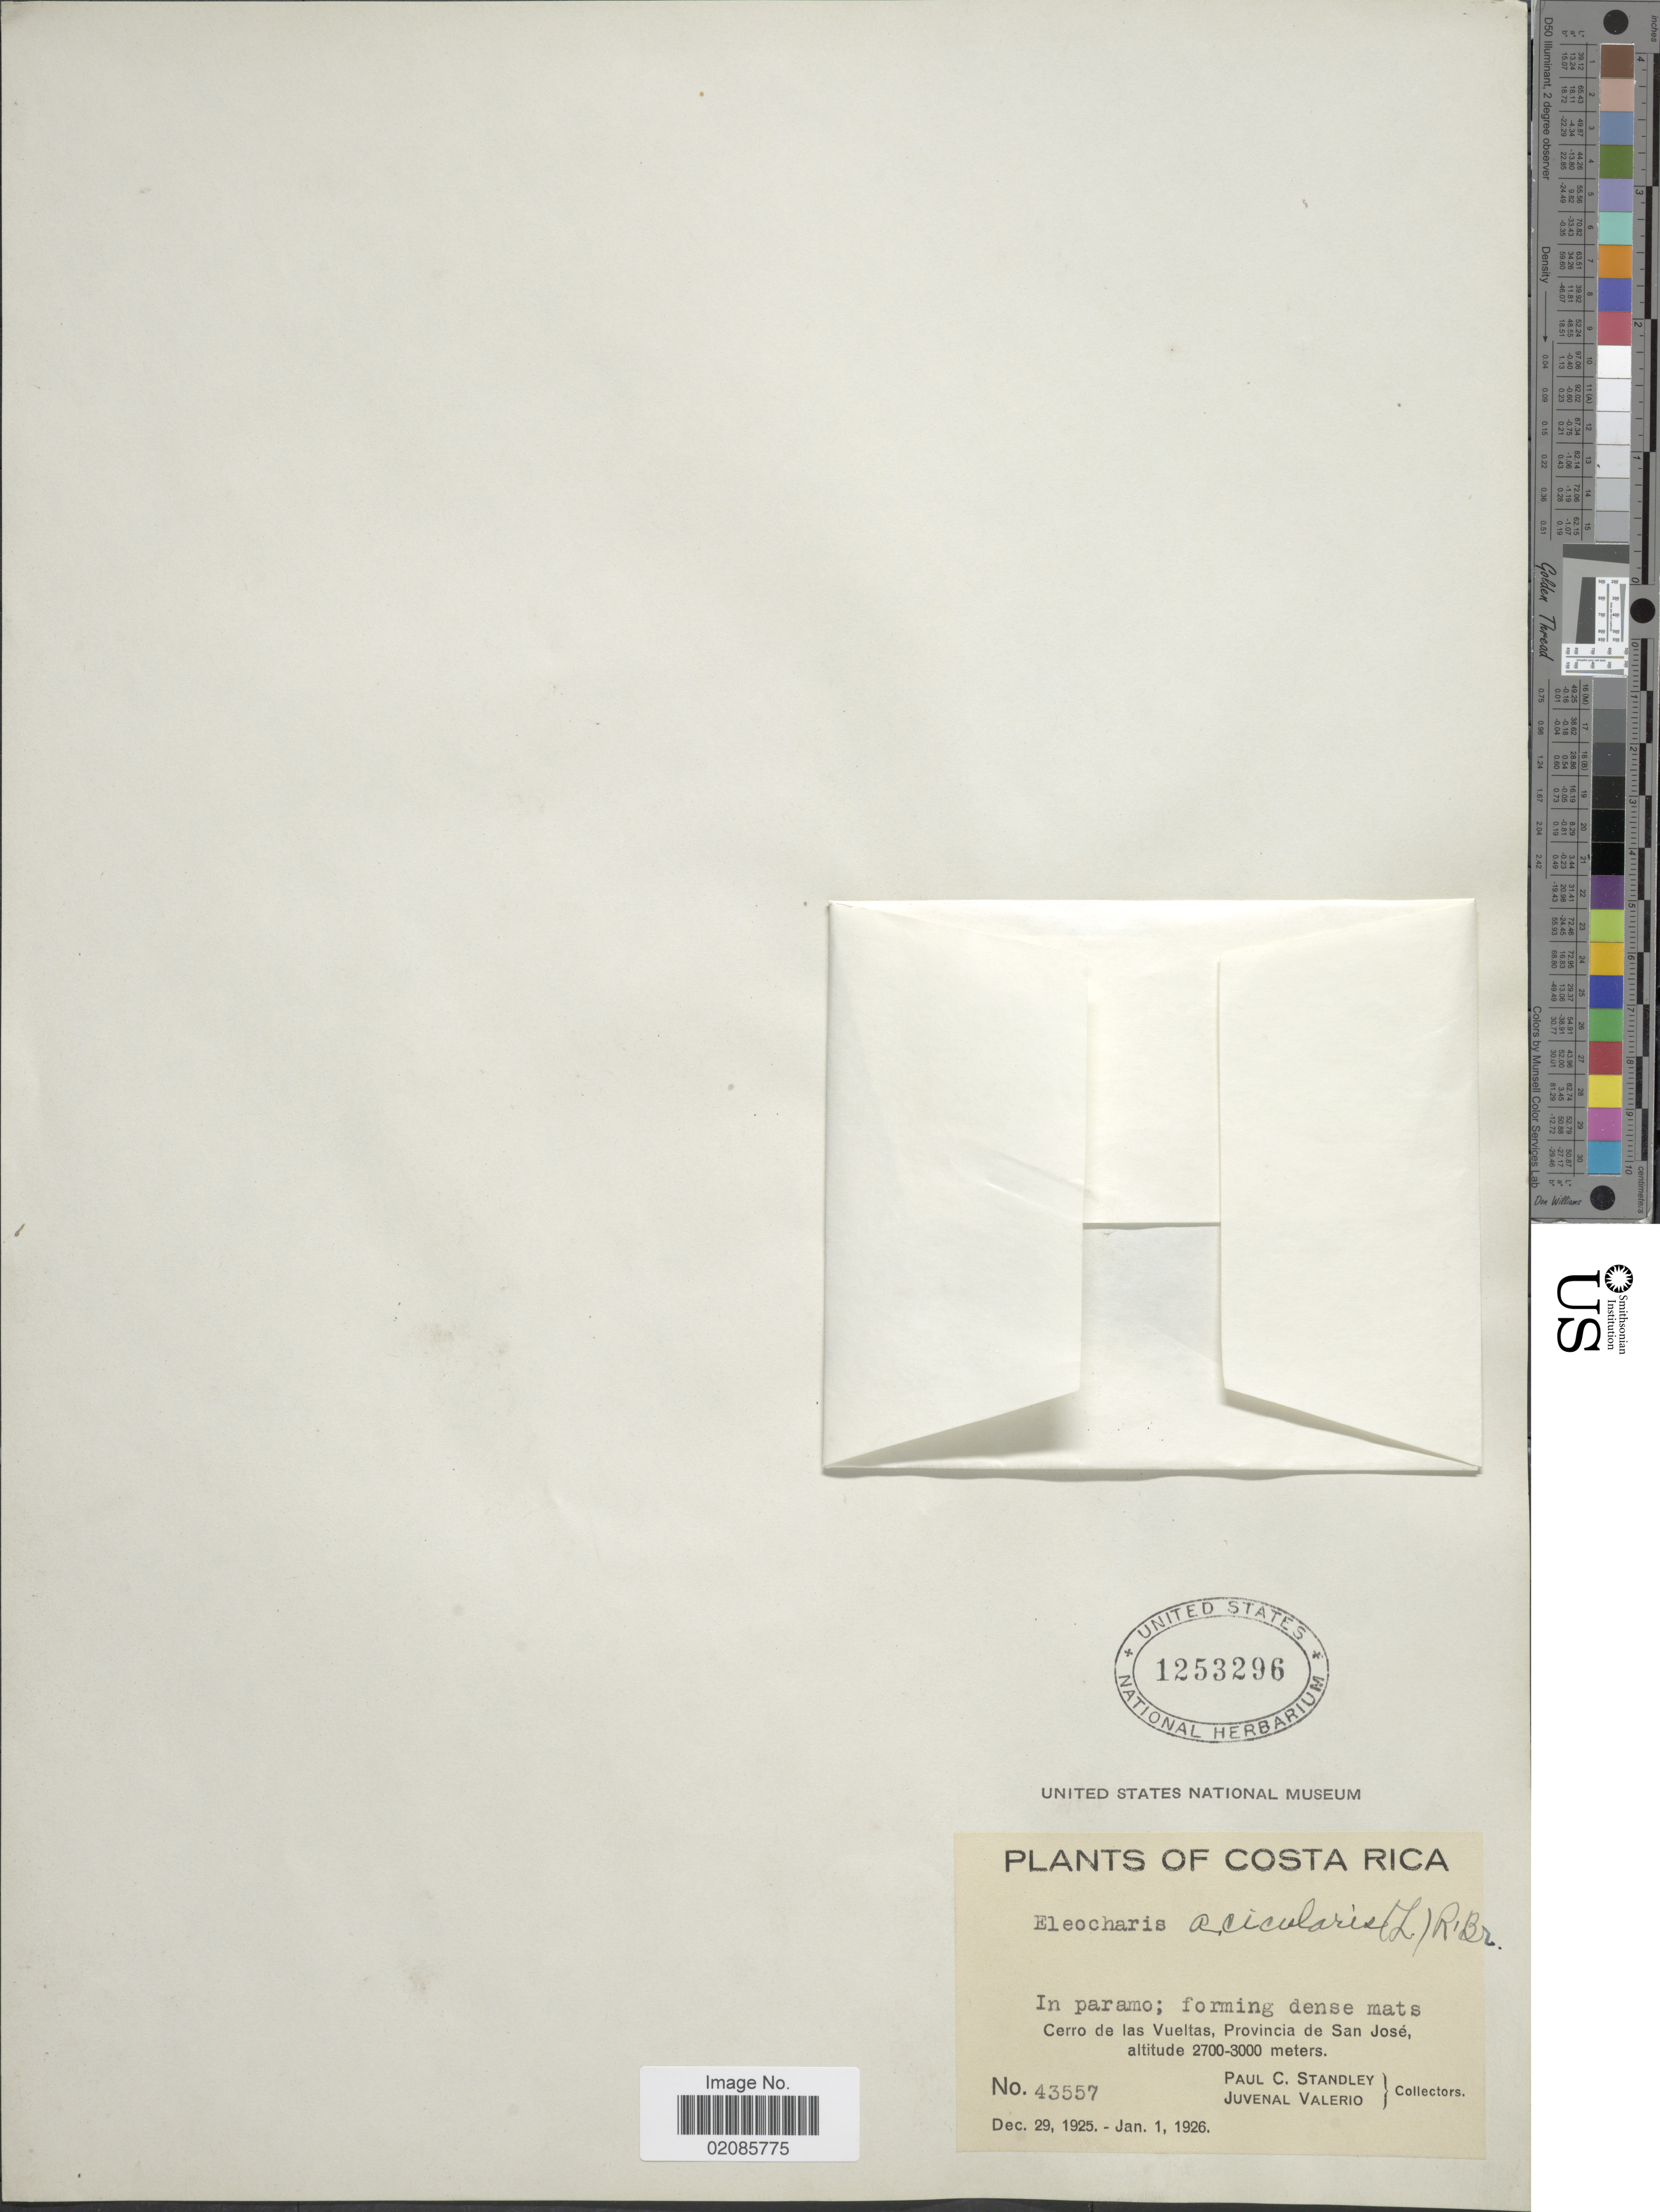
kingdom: Plantae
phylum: Tracheophyta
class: Liliopsida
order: Poales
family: Cyperaceae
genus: Eleocharis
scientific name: Eleocharis nervata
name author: Svenson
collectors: P. C. Standley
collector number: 43557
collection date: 1925-12-29/1926-01-01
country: Costa Rica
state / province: San José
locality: In paramo, Cerro de las Vueltas.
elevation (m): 2700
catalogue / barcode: US 1253296